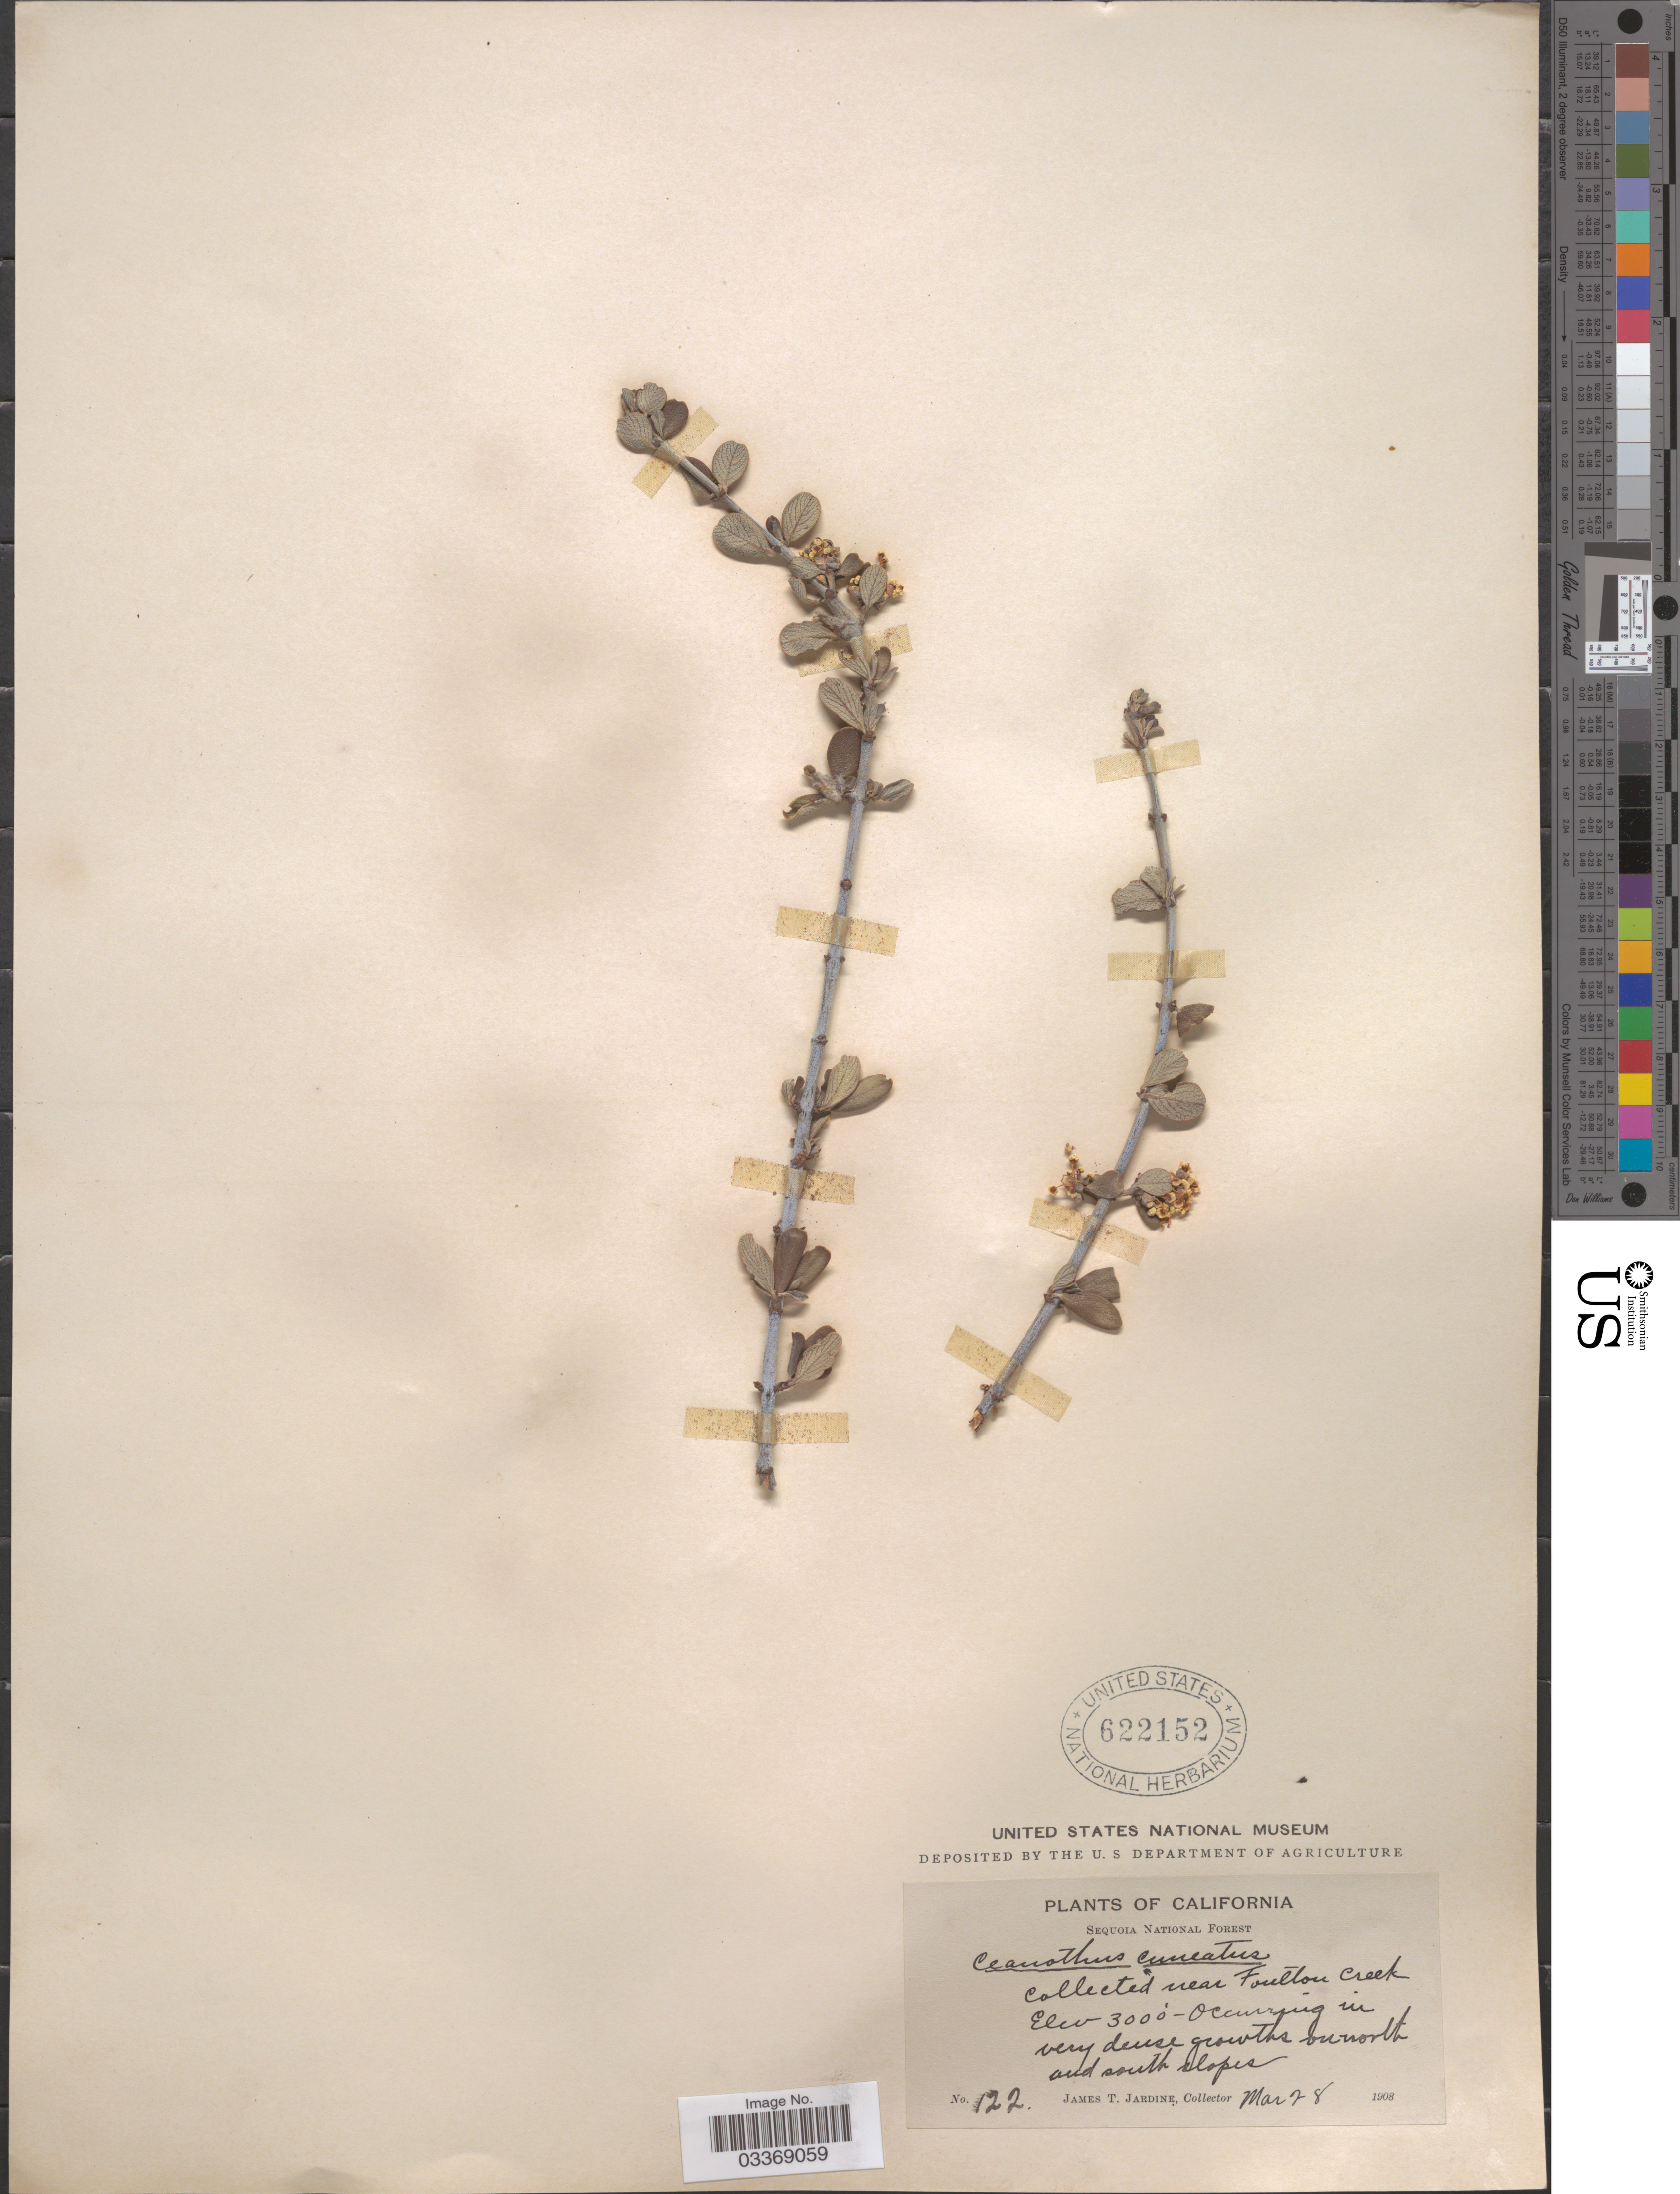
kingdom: Plantae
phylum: Tracheophyta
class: Magnoliopsida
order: Rosales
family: Rhamnaceae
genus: Ceanothus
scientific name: Ceanothus cuneatus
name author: (Hook.) Nutt.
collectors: J. T. Jardine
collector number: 122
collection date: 1908-03-28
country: United States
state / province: California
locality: Sequoia National Forest. Near Fulton Creek. In very dense growths on north and south slopes.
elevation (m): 914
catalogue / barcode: US 622152